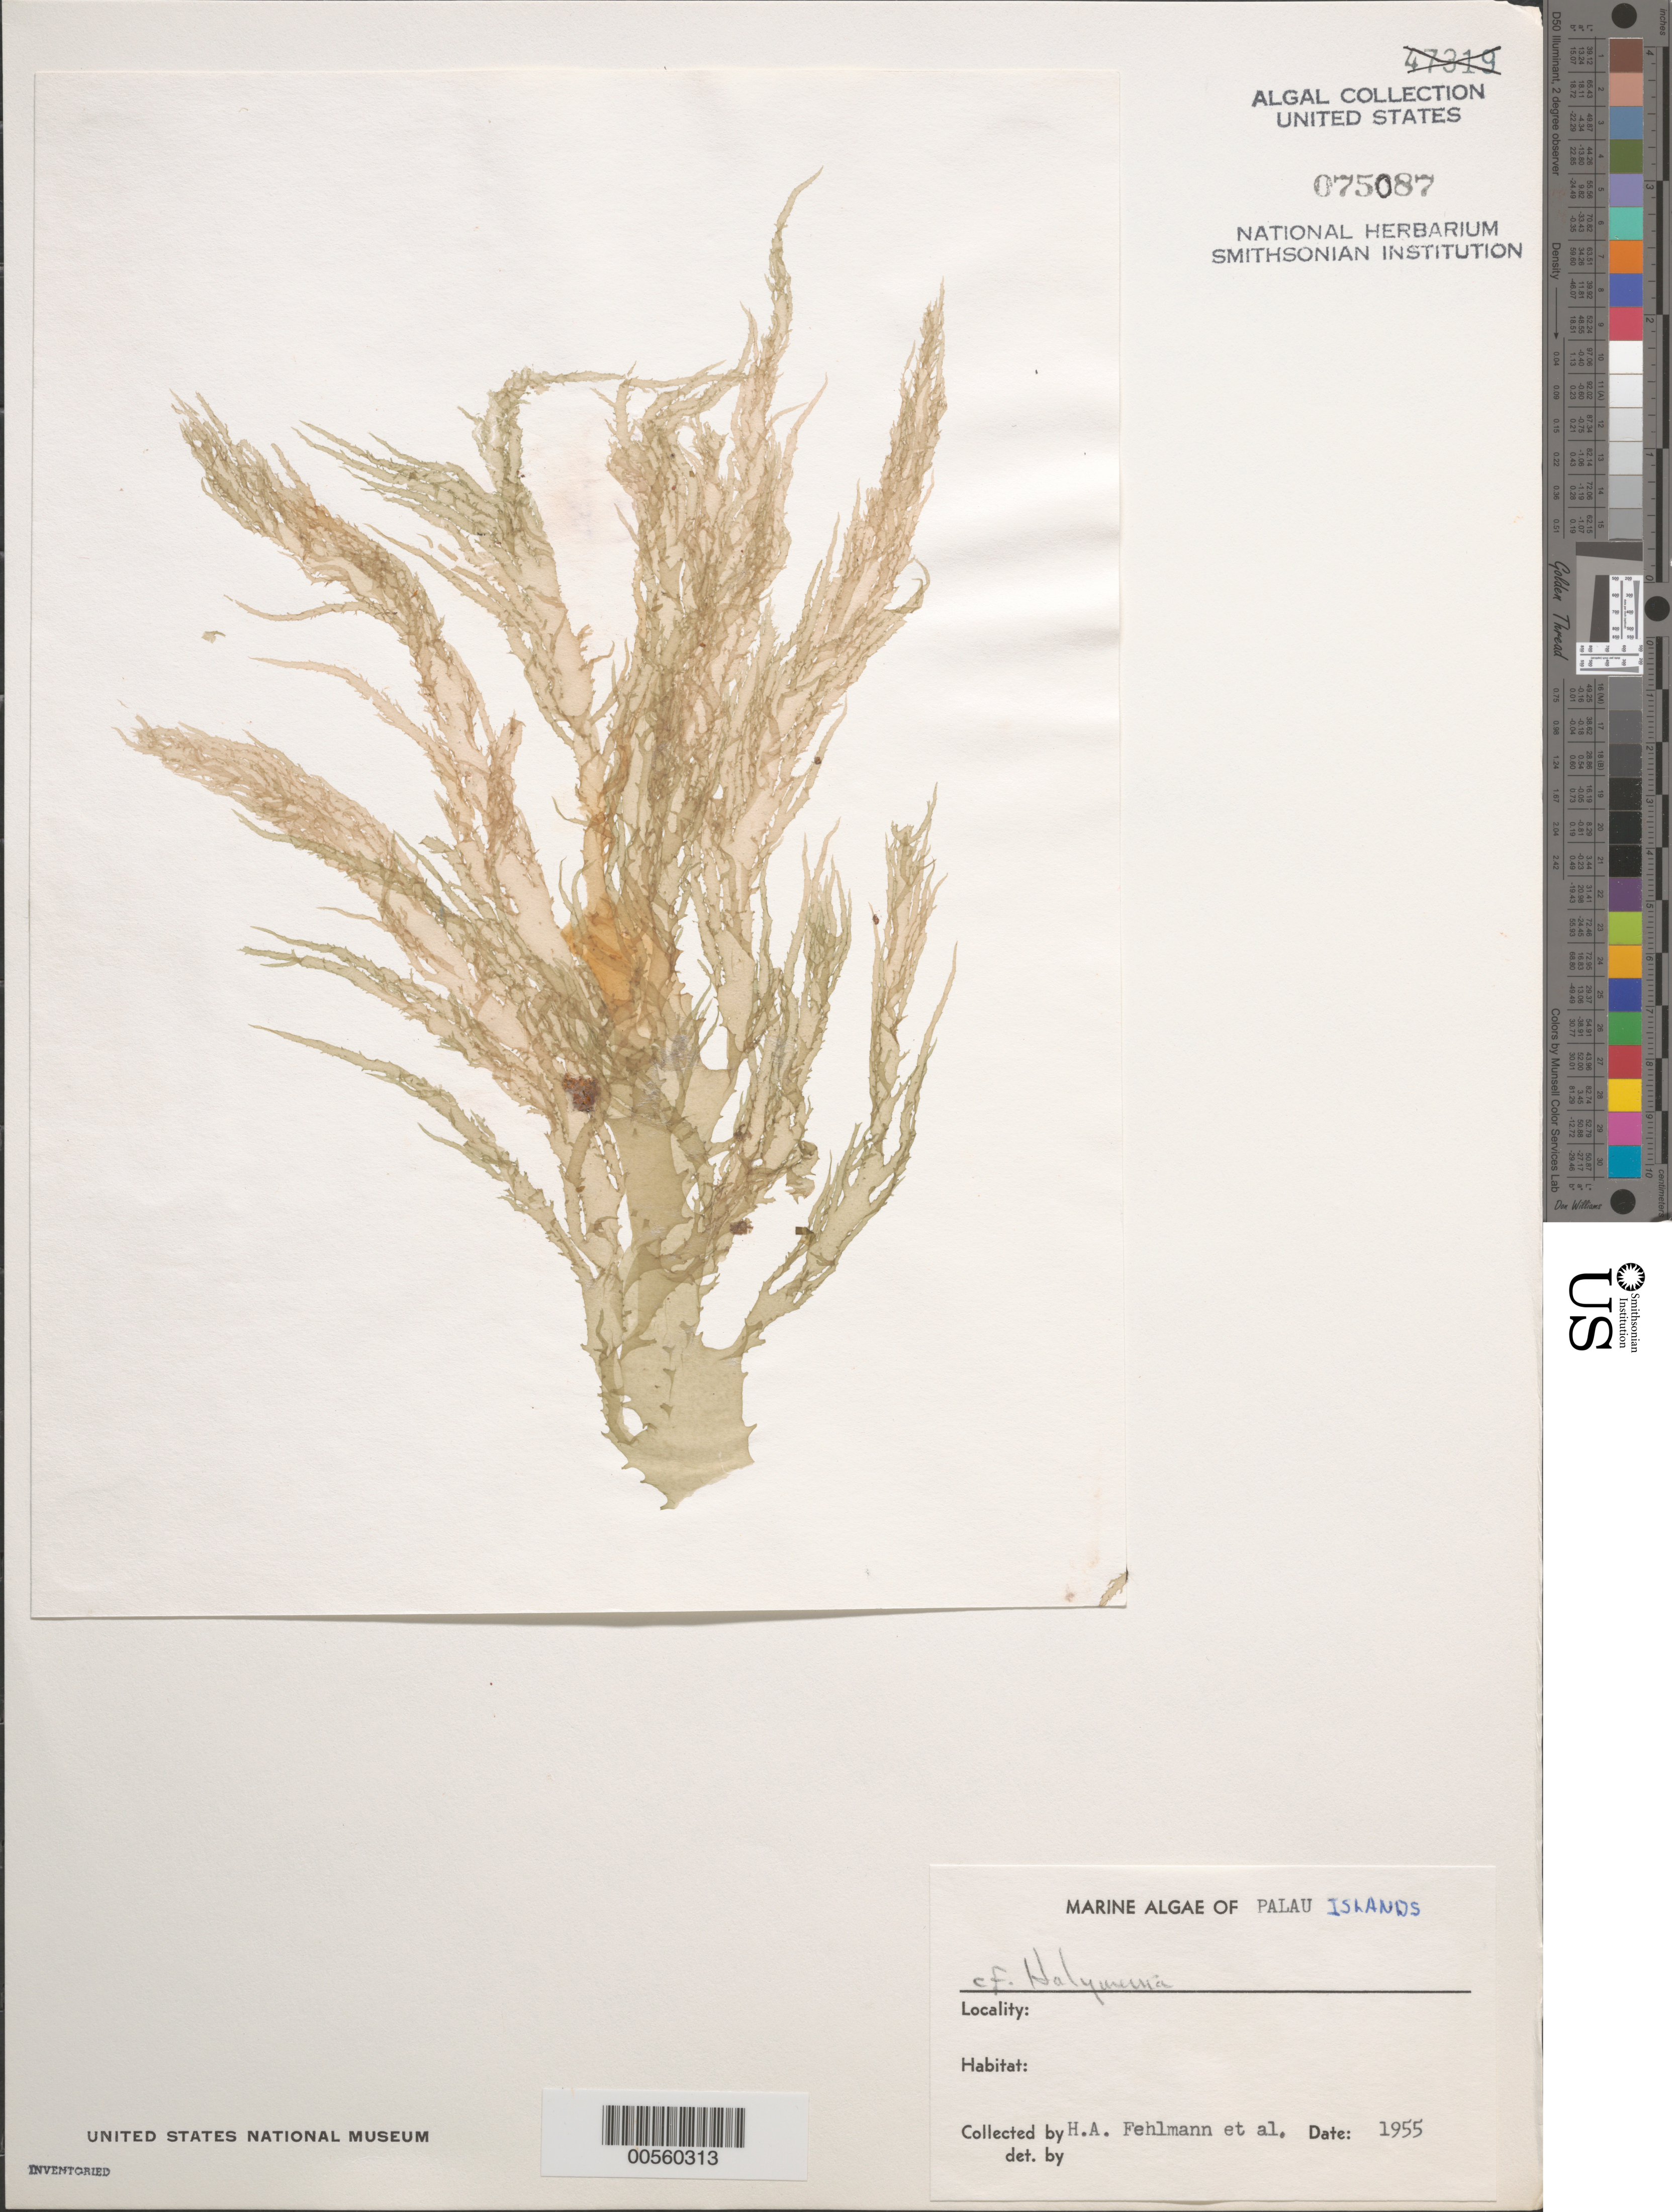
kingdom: Plantae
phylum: Rhodophyta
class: Florideophyceae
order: Halymeniales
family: Halymeniaceae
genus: Halymenia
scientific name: Halymenia sp.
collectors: H. Fehlmann et al.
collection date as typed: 1955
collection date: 1955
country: Palau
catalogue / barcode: US 75087